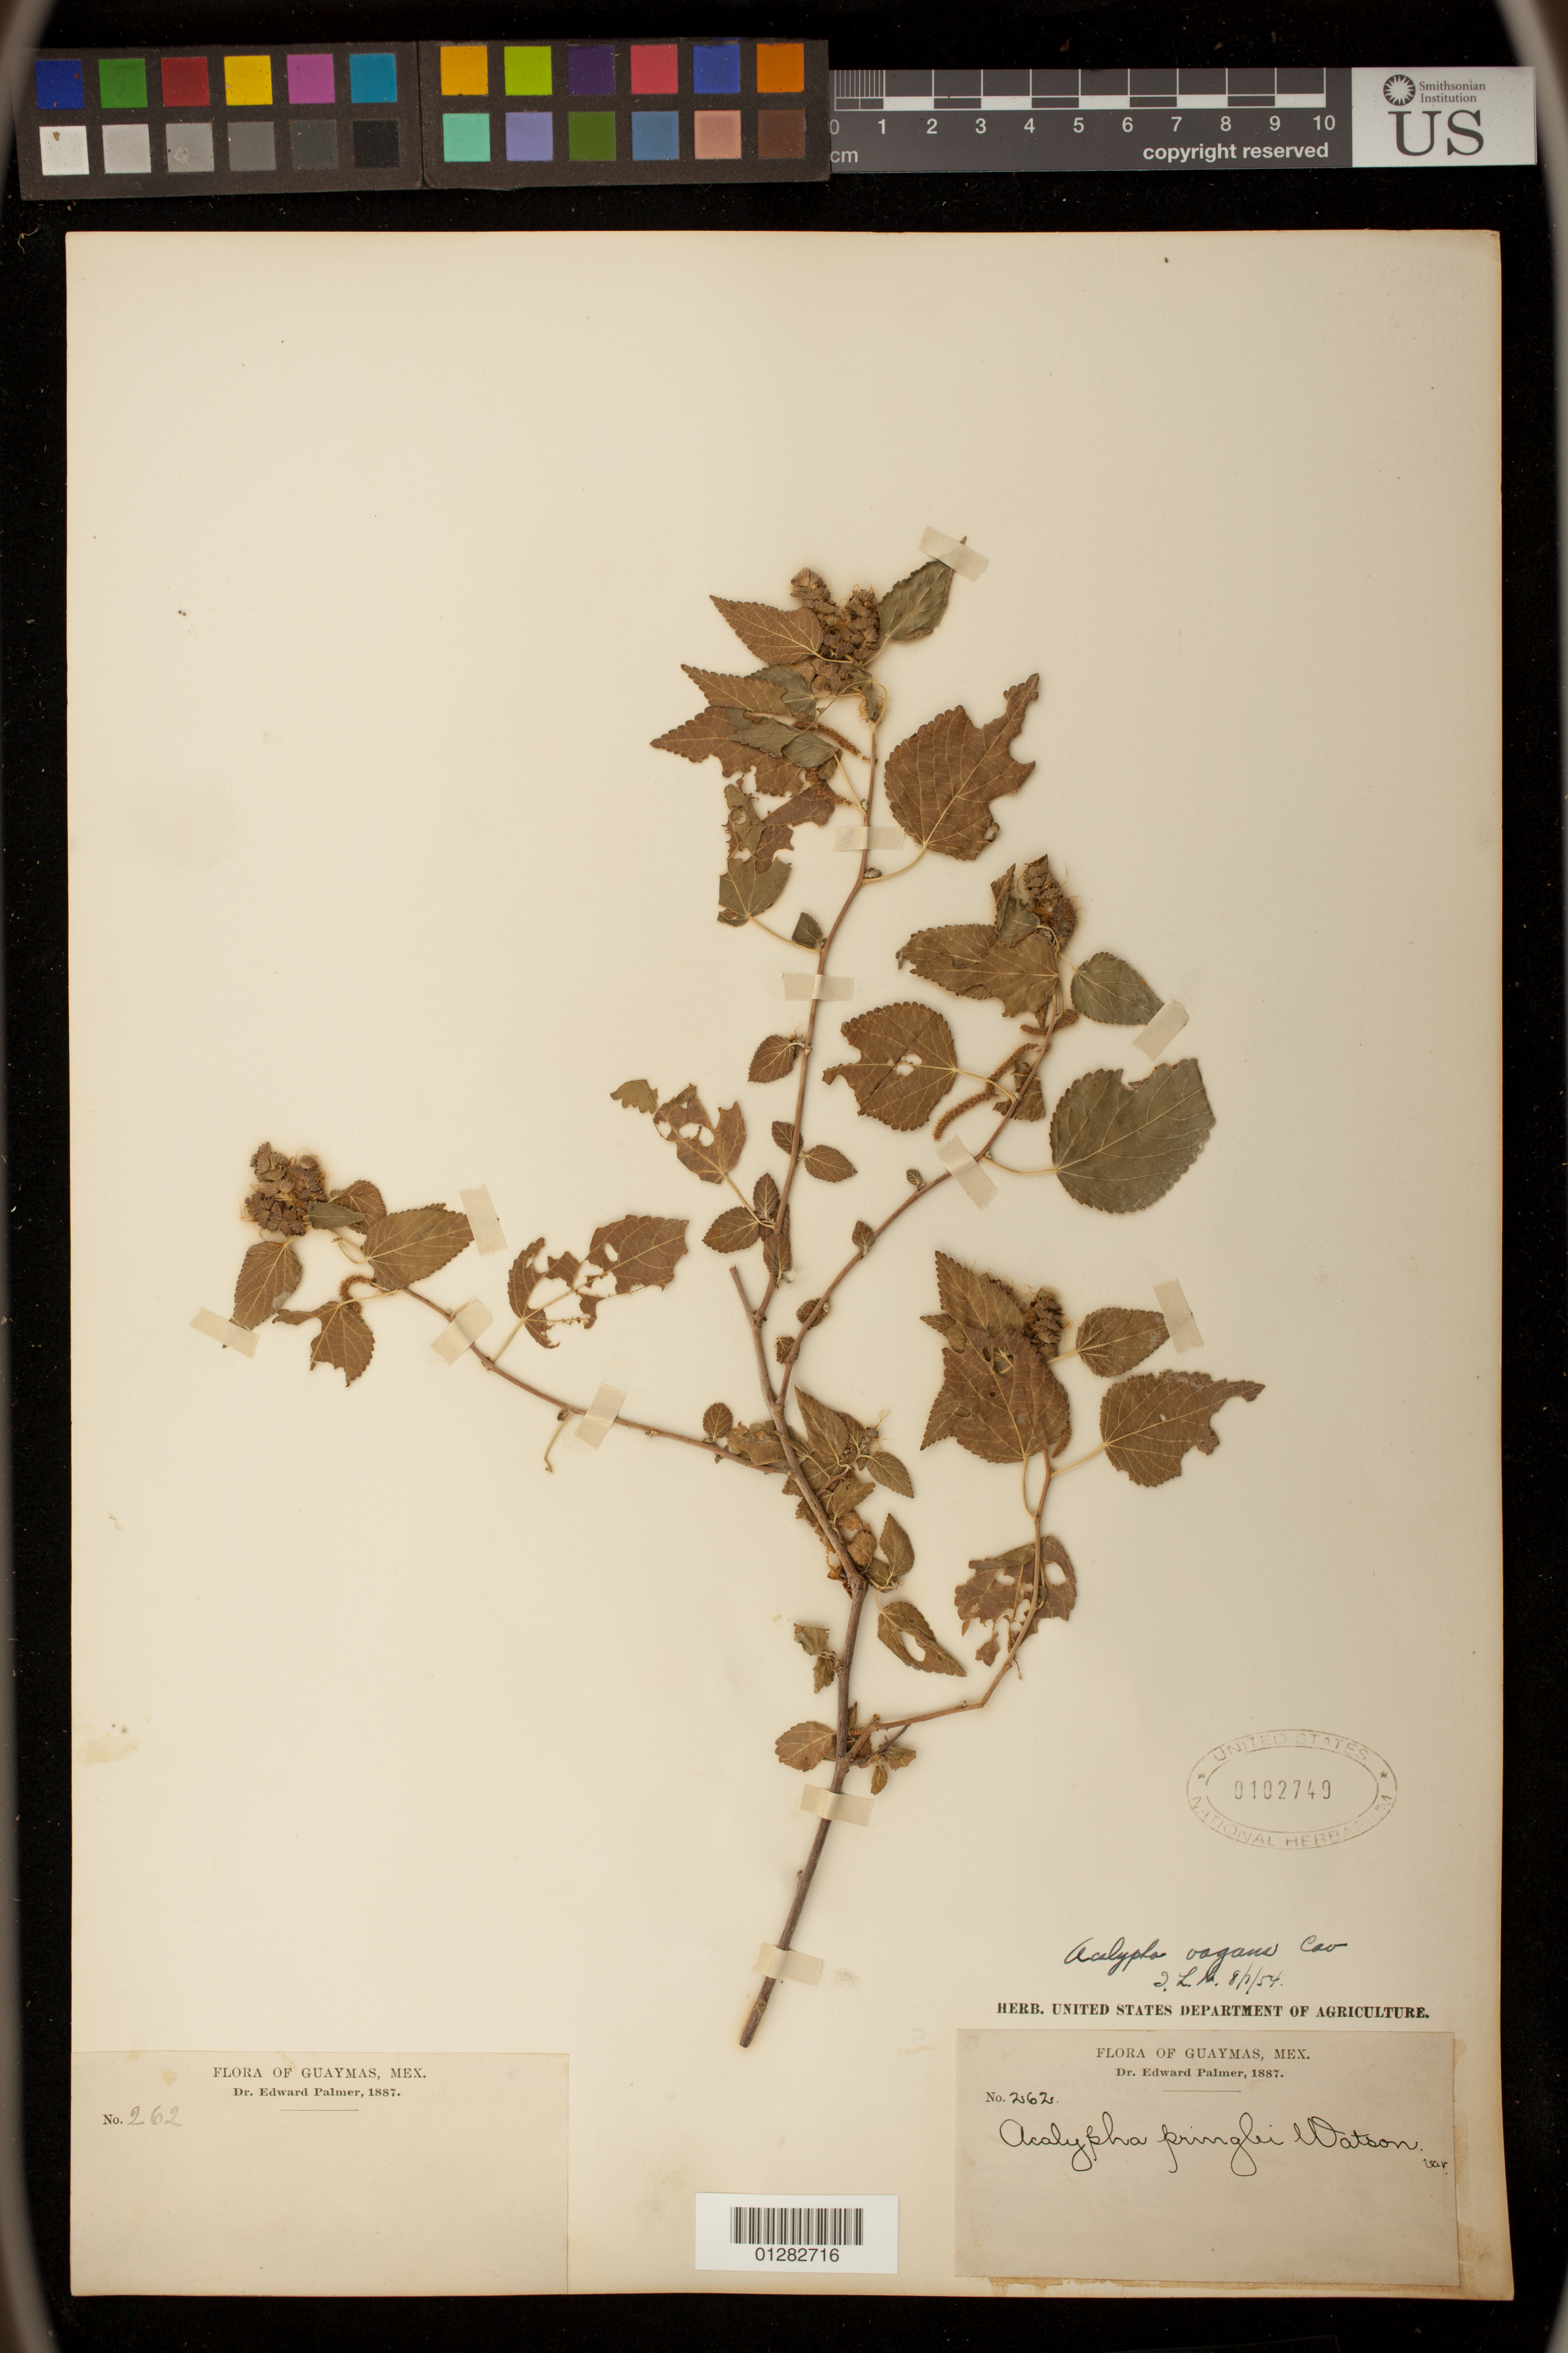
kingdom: Plantae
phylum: Tracheophyta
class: Magnoliopsida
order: Malpighiales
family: Euphorbiaceae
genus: Acalypha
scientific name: Acalypha vagans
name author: Cav.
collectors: E. Palmer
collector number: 262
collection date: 1887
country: Mexico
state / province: Sonora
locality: Guaymas.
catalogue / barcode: US 102749